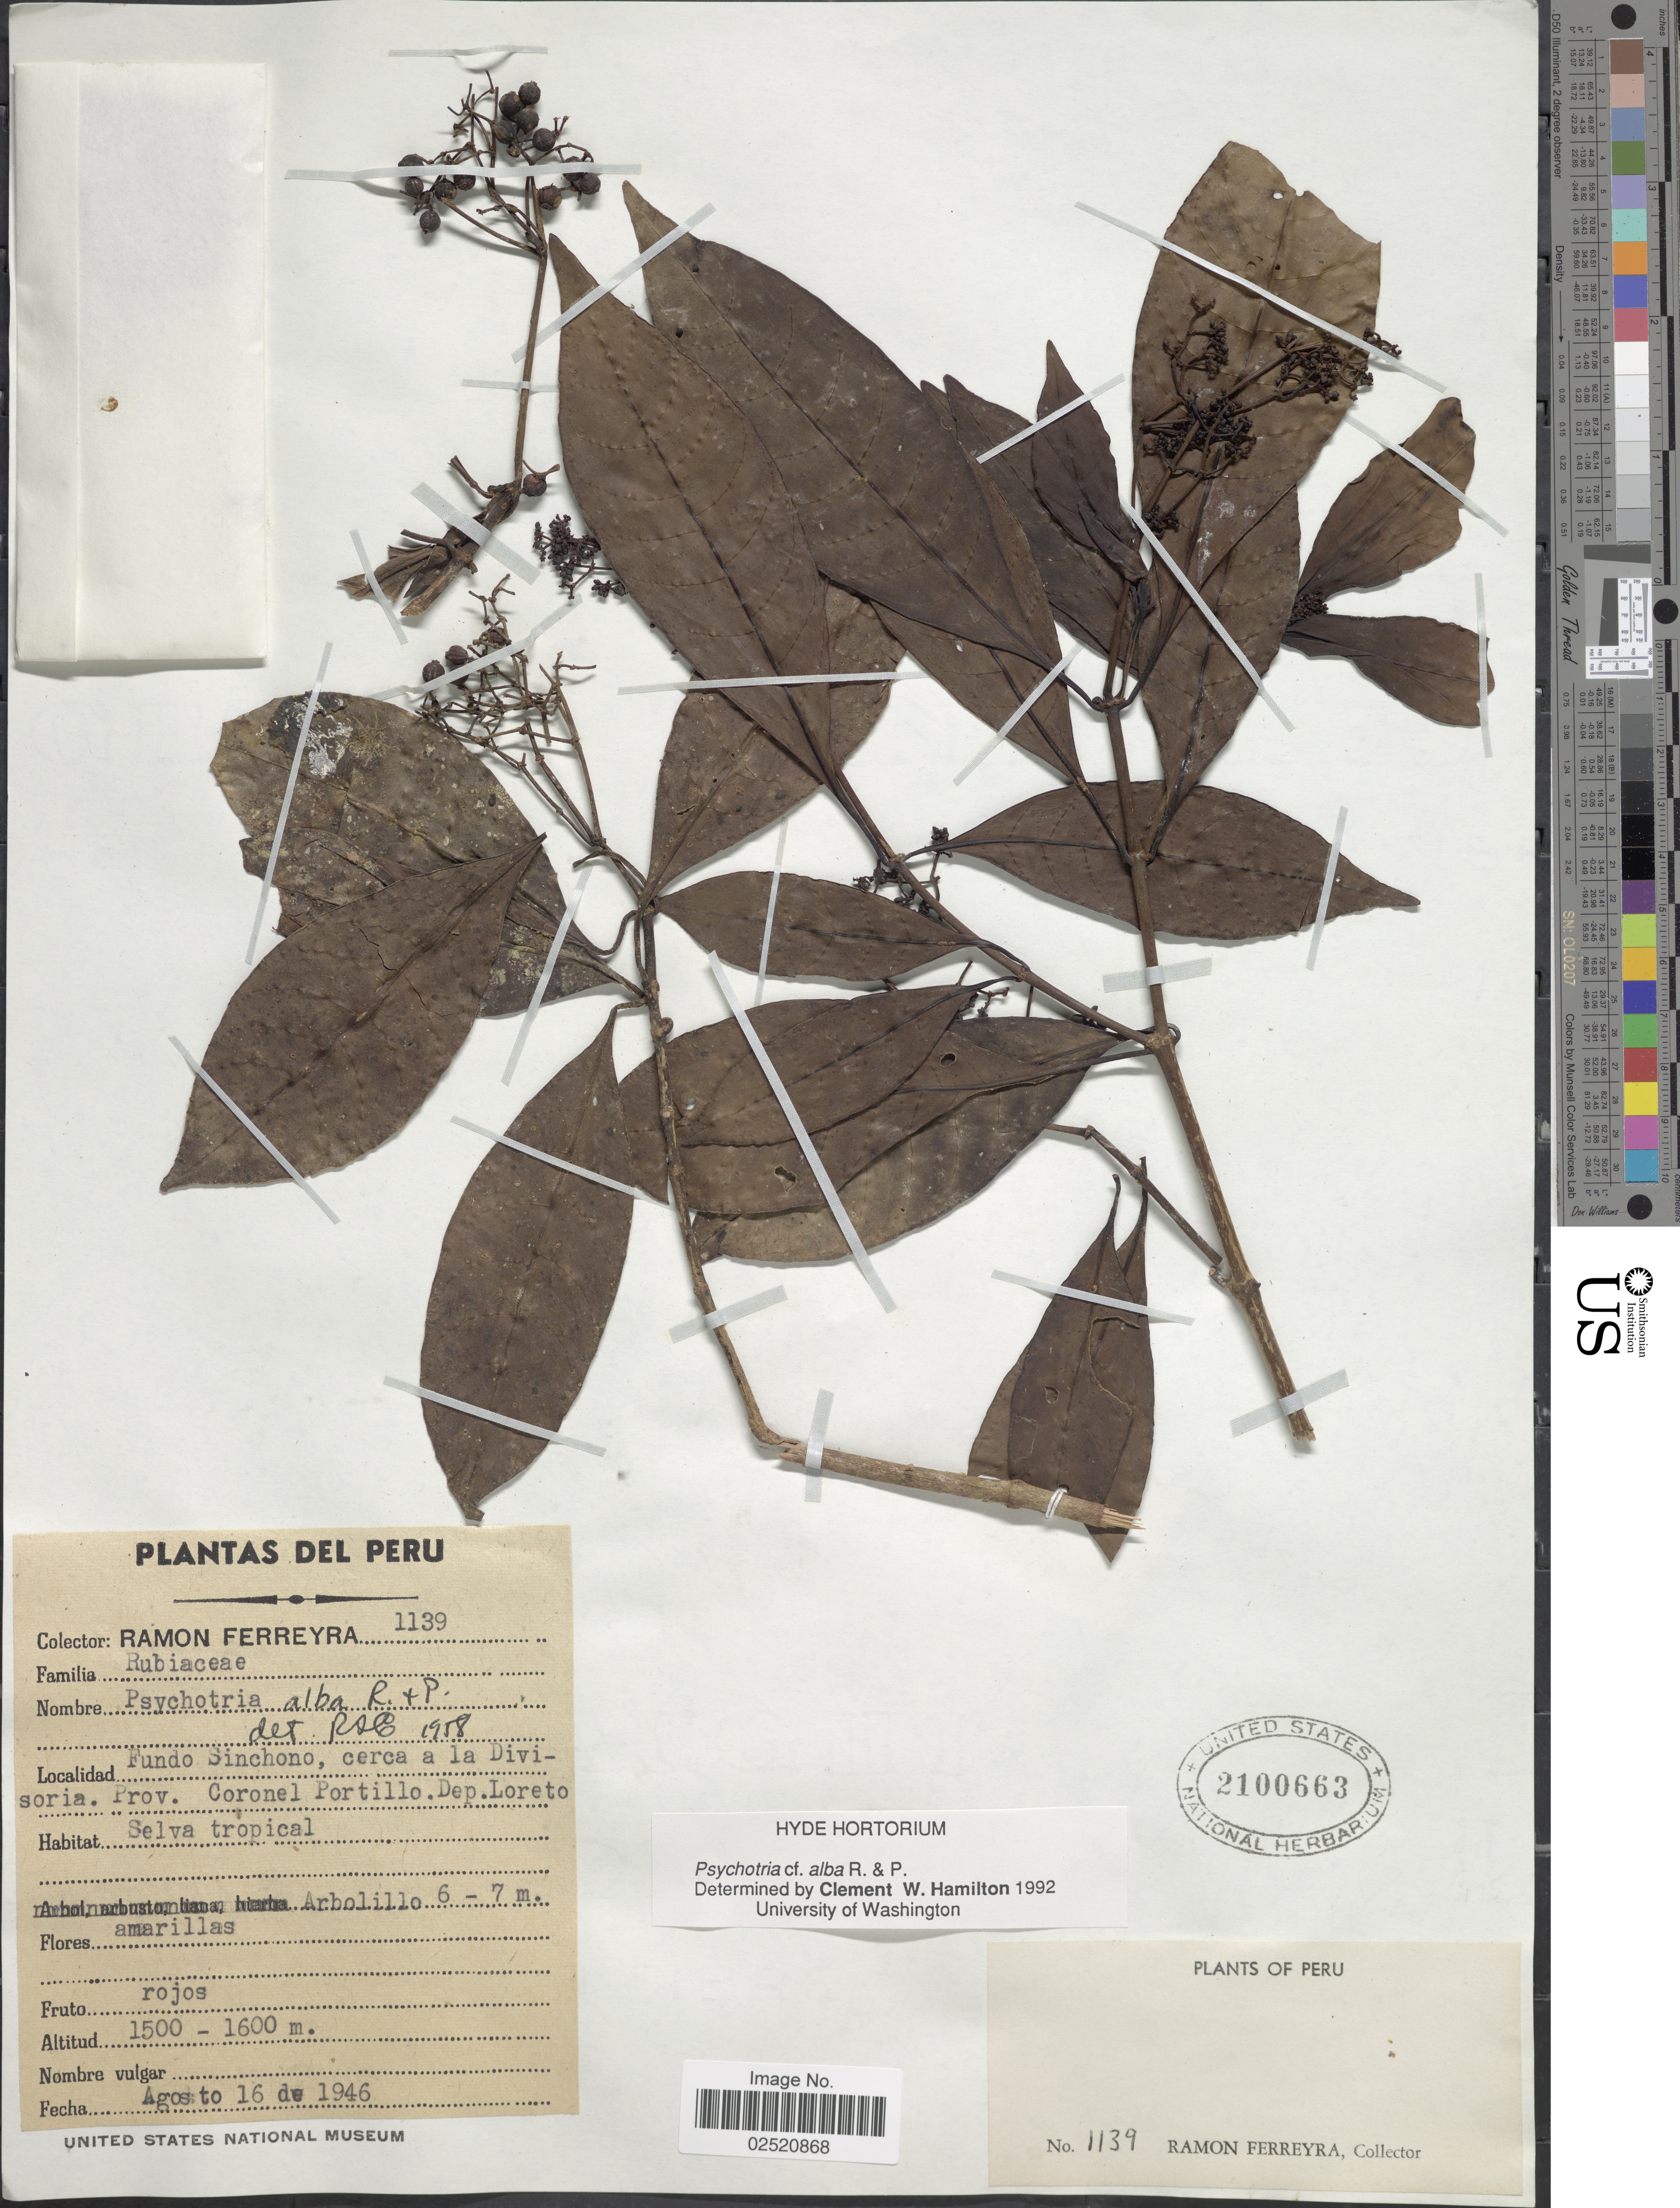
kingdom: Plantae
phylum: Tracheophyta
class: Magnoliopsida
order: Gentianales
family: Rubiaceae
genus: Psychotria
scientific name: Psychotria alba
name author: Ruiz & Pav.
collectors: R. A. Ferreyra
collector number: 1139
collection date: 1946-08-16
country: Peru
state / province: Loreto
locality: Fundo Sinchono, cerca a la Divisoria, Prov. Coornel Portillo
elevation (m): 1500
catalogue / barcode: US 2100663